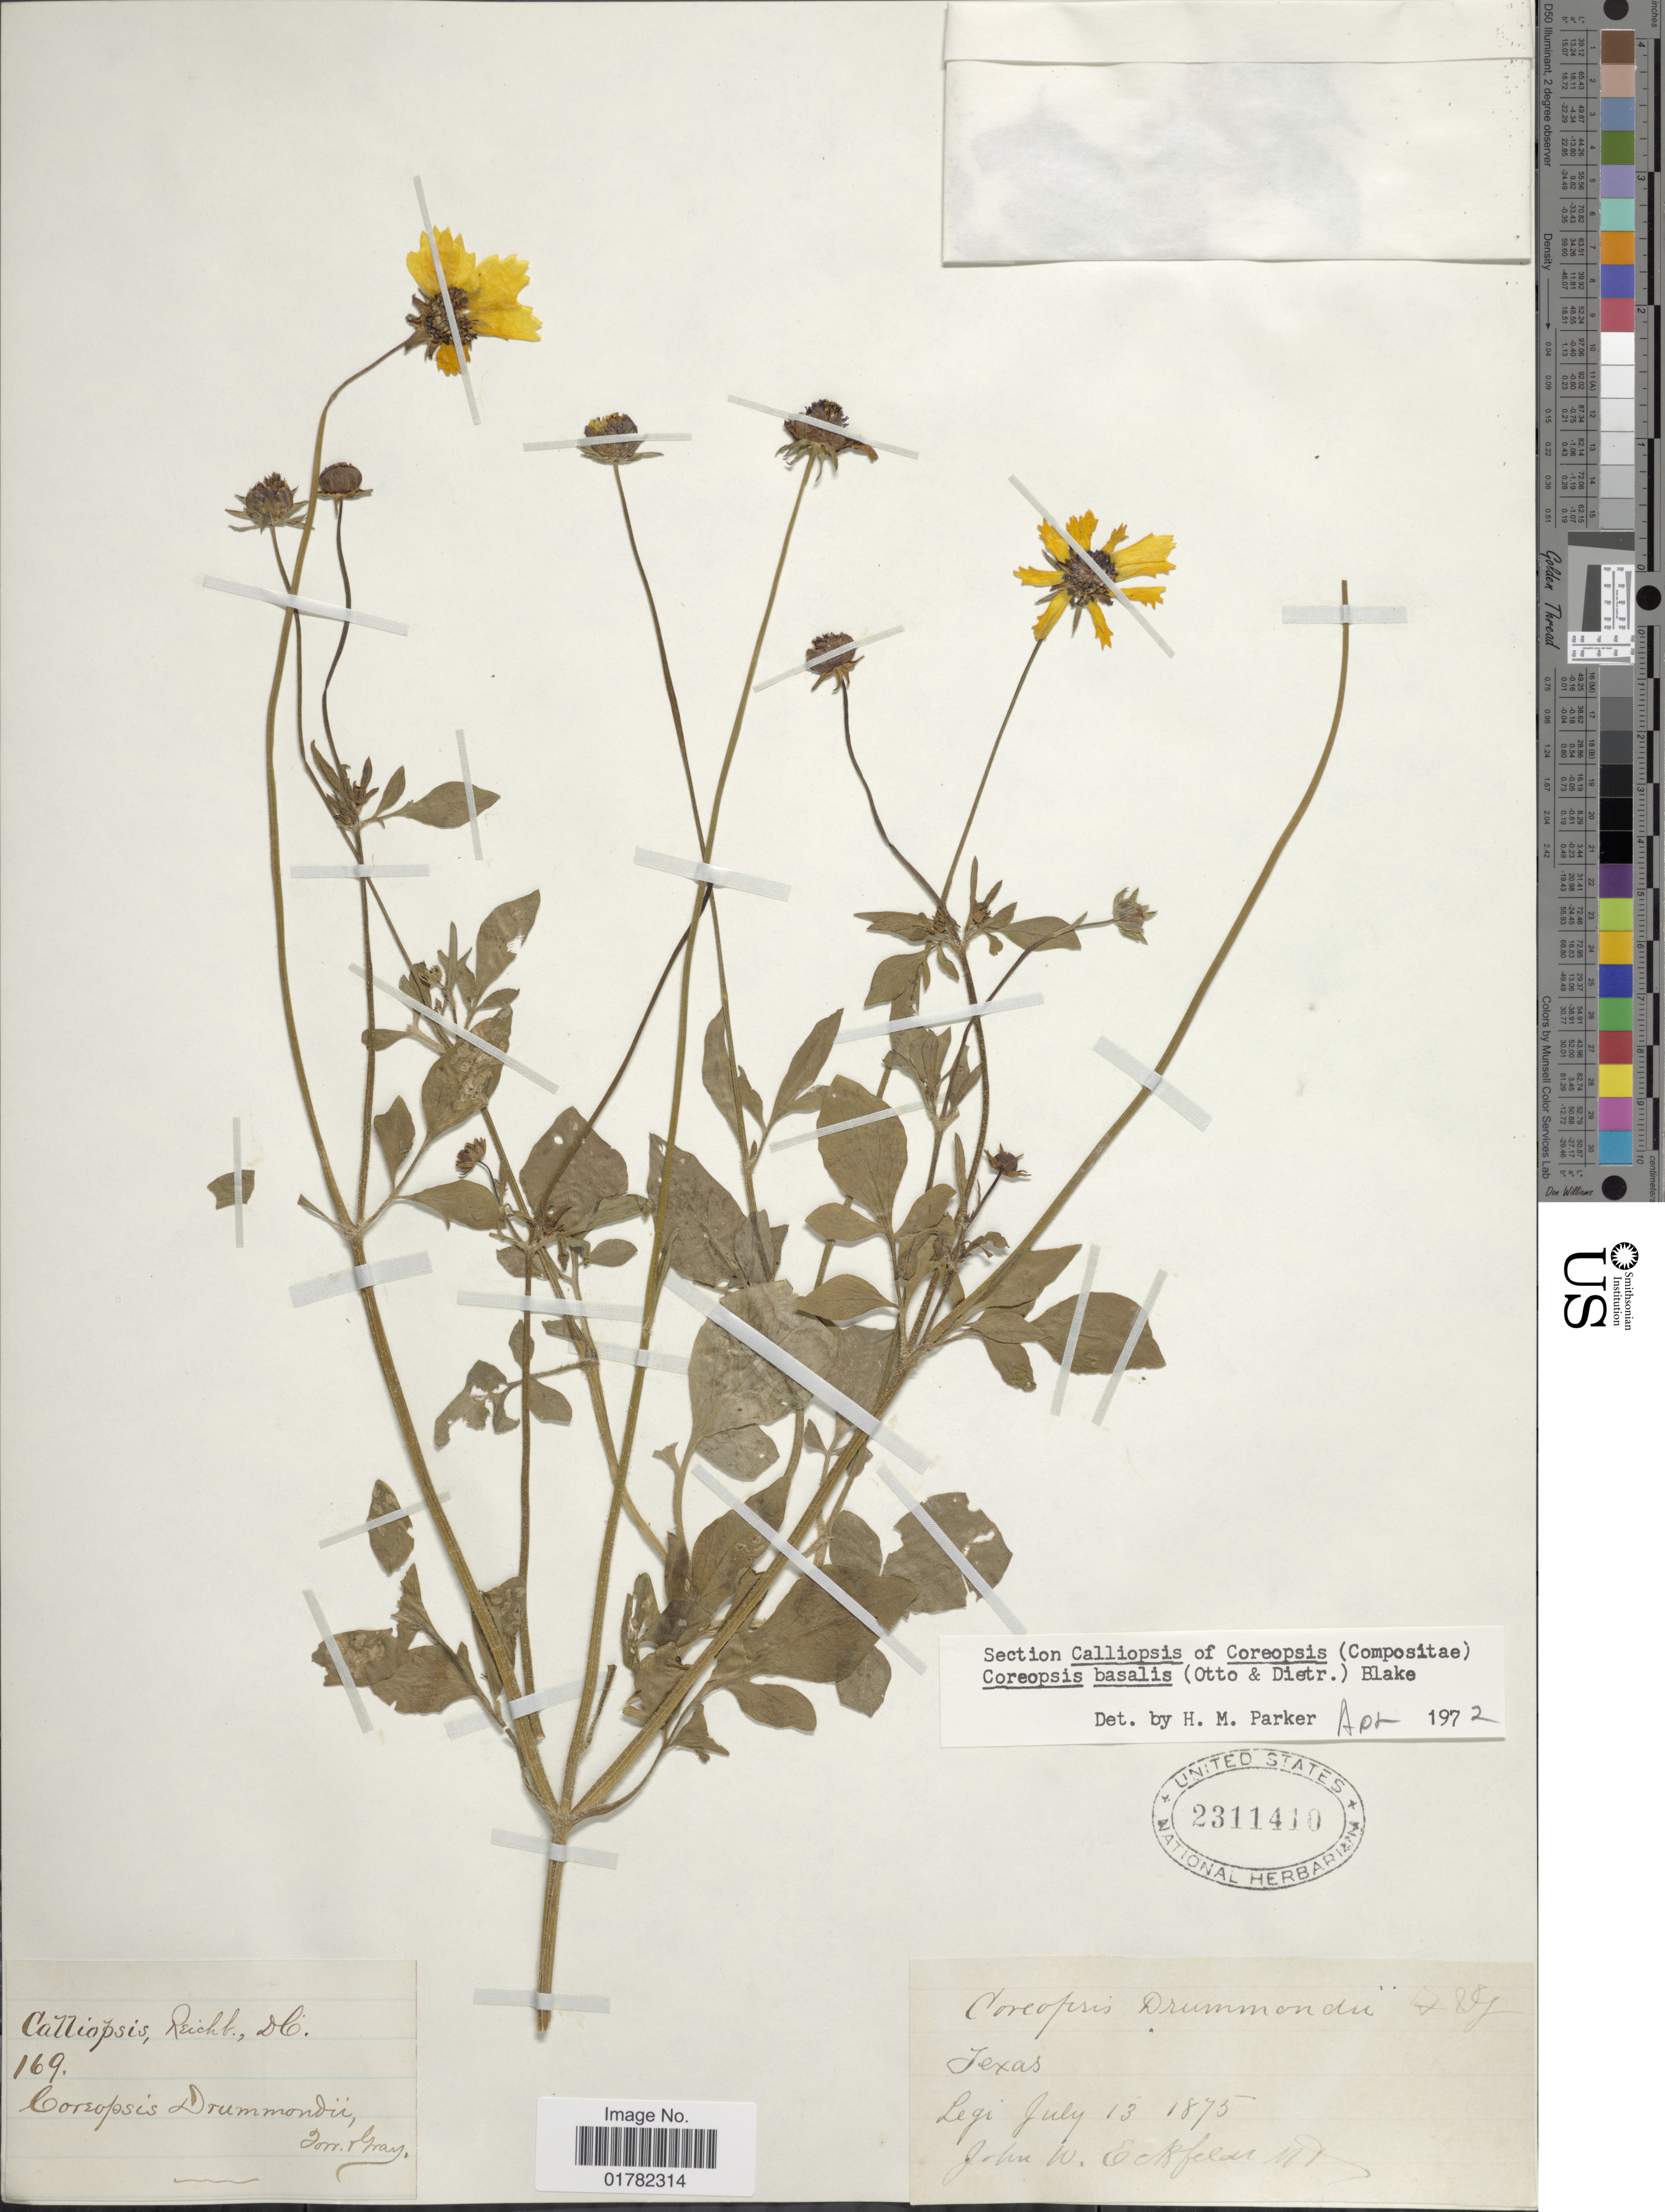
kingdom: Plantae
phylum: Tracheophyta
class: Magnoliopsida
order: Asterales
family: Asteraceae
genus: Coreopsis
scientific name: Coreopsis basalis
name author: S.F. Blake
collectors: J. Eckieldt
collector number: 169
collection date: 1875-07-13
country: United States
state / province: Texas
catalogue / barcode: US 2311410